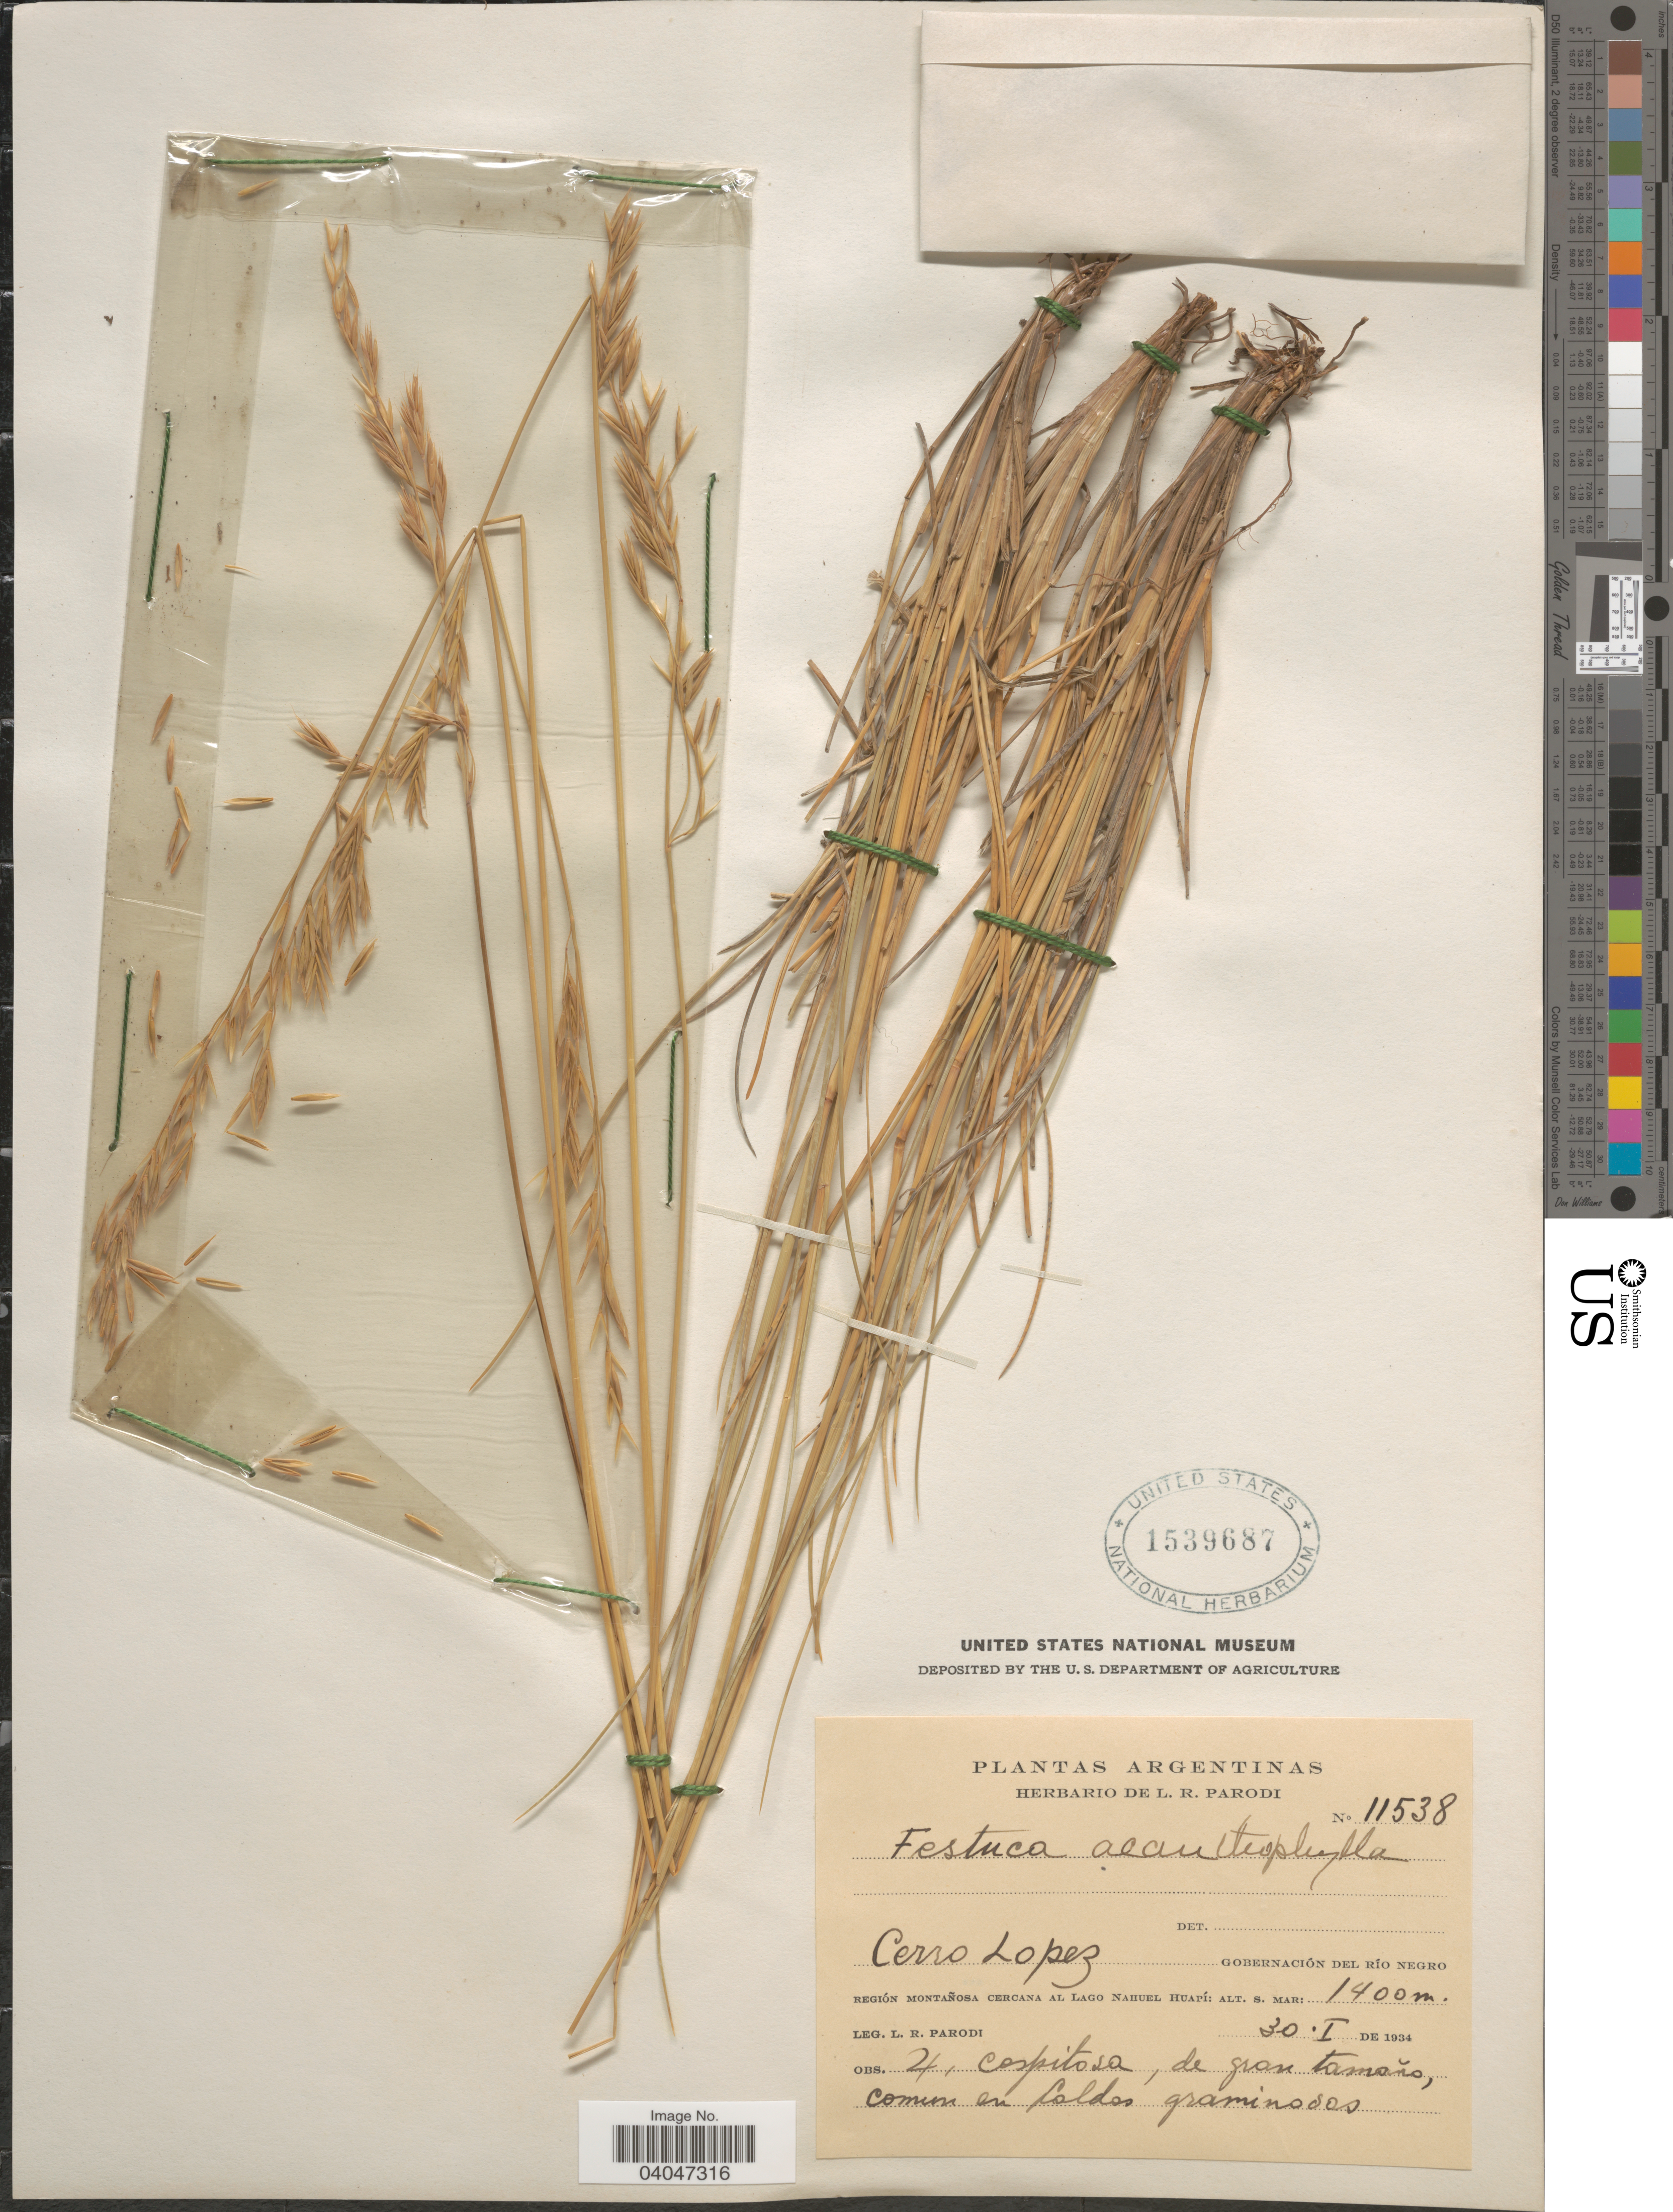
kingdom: Plantae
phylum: Tracheophyta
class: Liliopsida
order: Poales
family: Poaceae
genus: Festuca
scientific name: Festuca acanthophylla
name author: É. Desv.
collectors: L. R. Parodi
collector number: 11538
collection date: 1934-01-30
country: Argentina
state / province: Rio Negro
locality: Cerro Lopez. Gobernación del Río Negro. Región montañosa cercana al Lago Nahuel Huapí.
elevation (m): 1400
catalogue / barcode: US 1539687